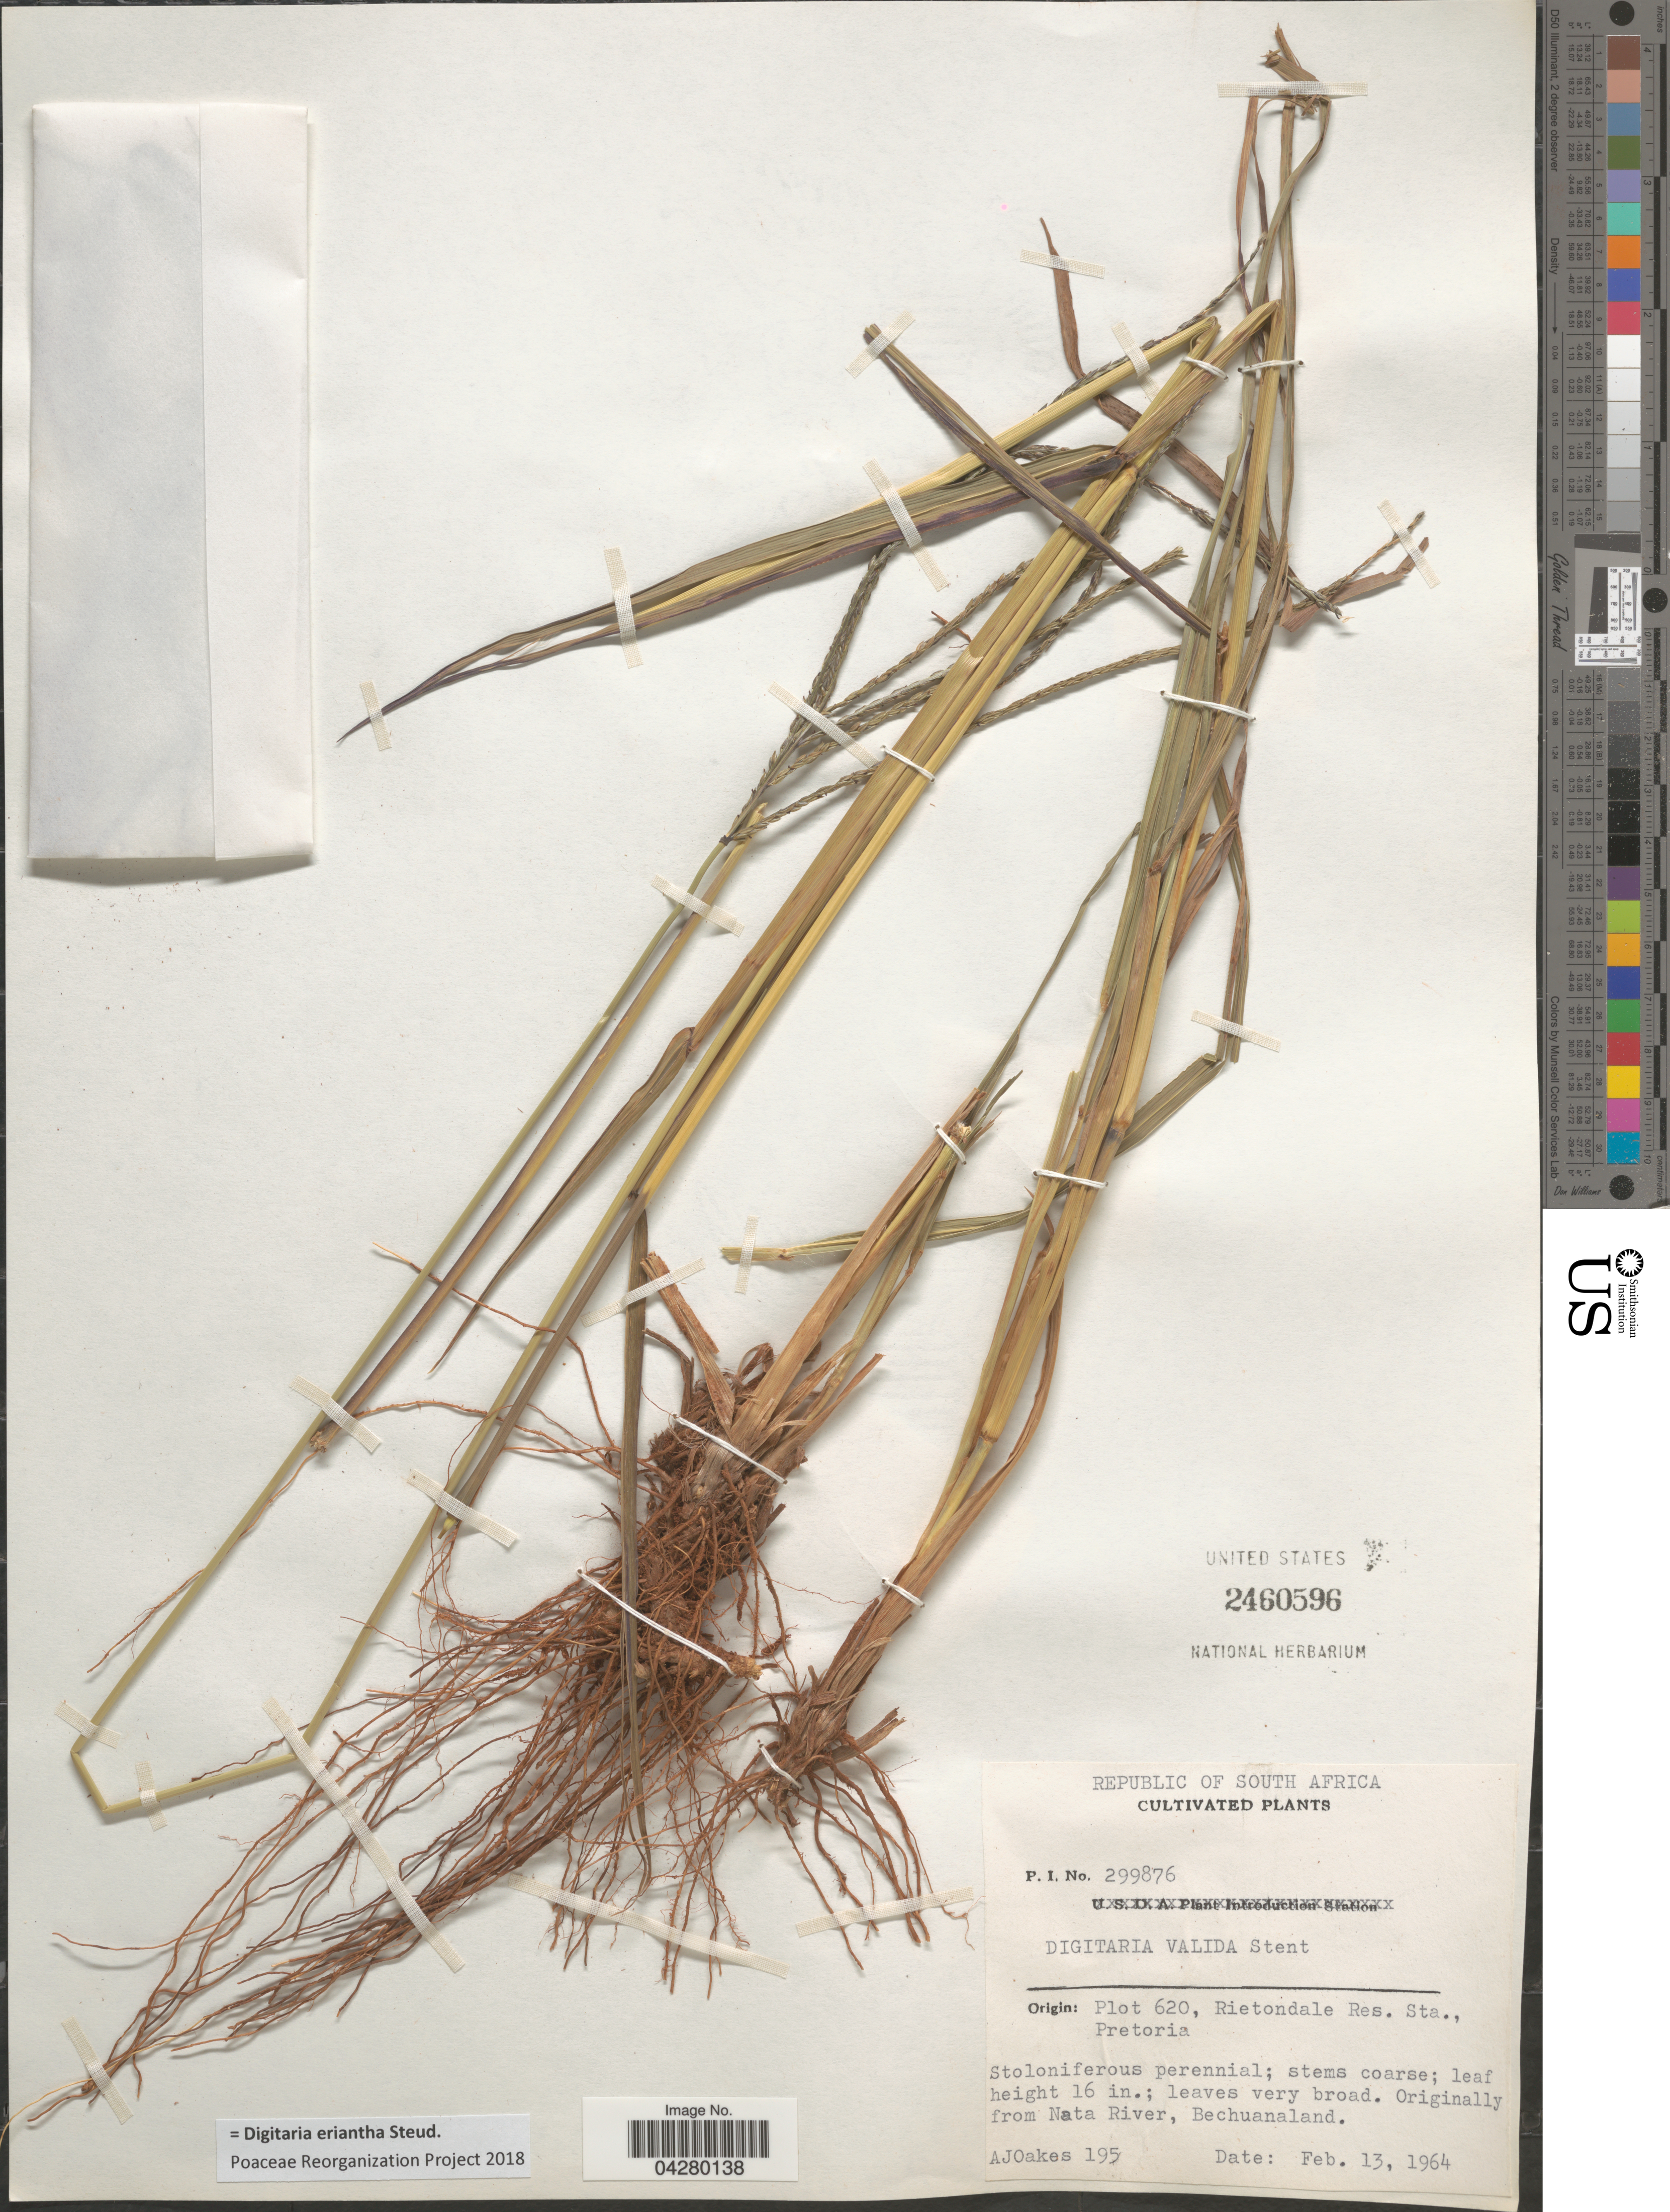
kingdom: Plantae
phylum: Tracheophyta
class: Liliopsida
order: Poales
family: Poaceae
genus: Digitaria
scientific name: Digitaria eriantha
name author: Steud.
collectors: A. Oakes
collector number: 195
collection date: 1964-02-13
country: South Africa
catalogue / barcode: US 2460596